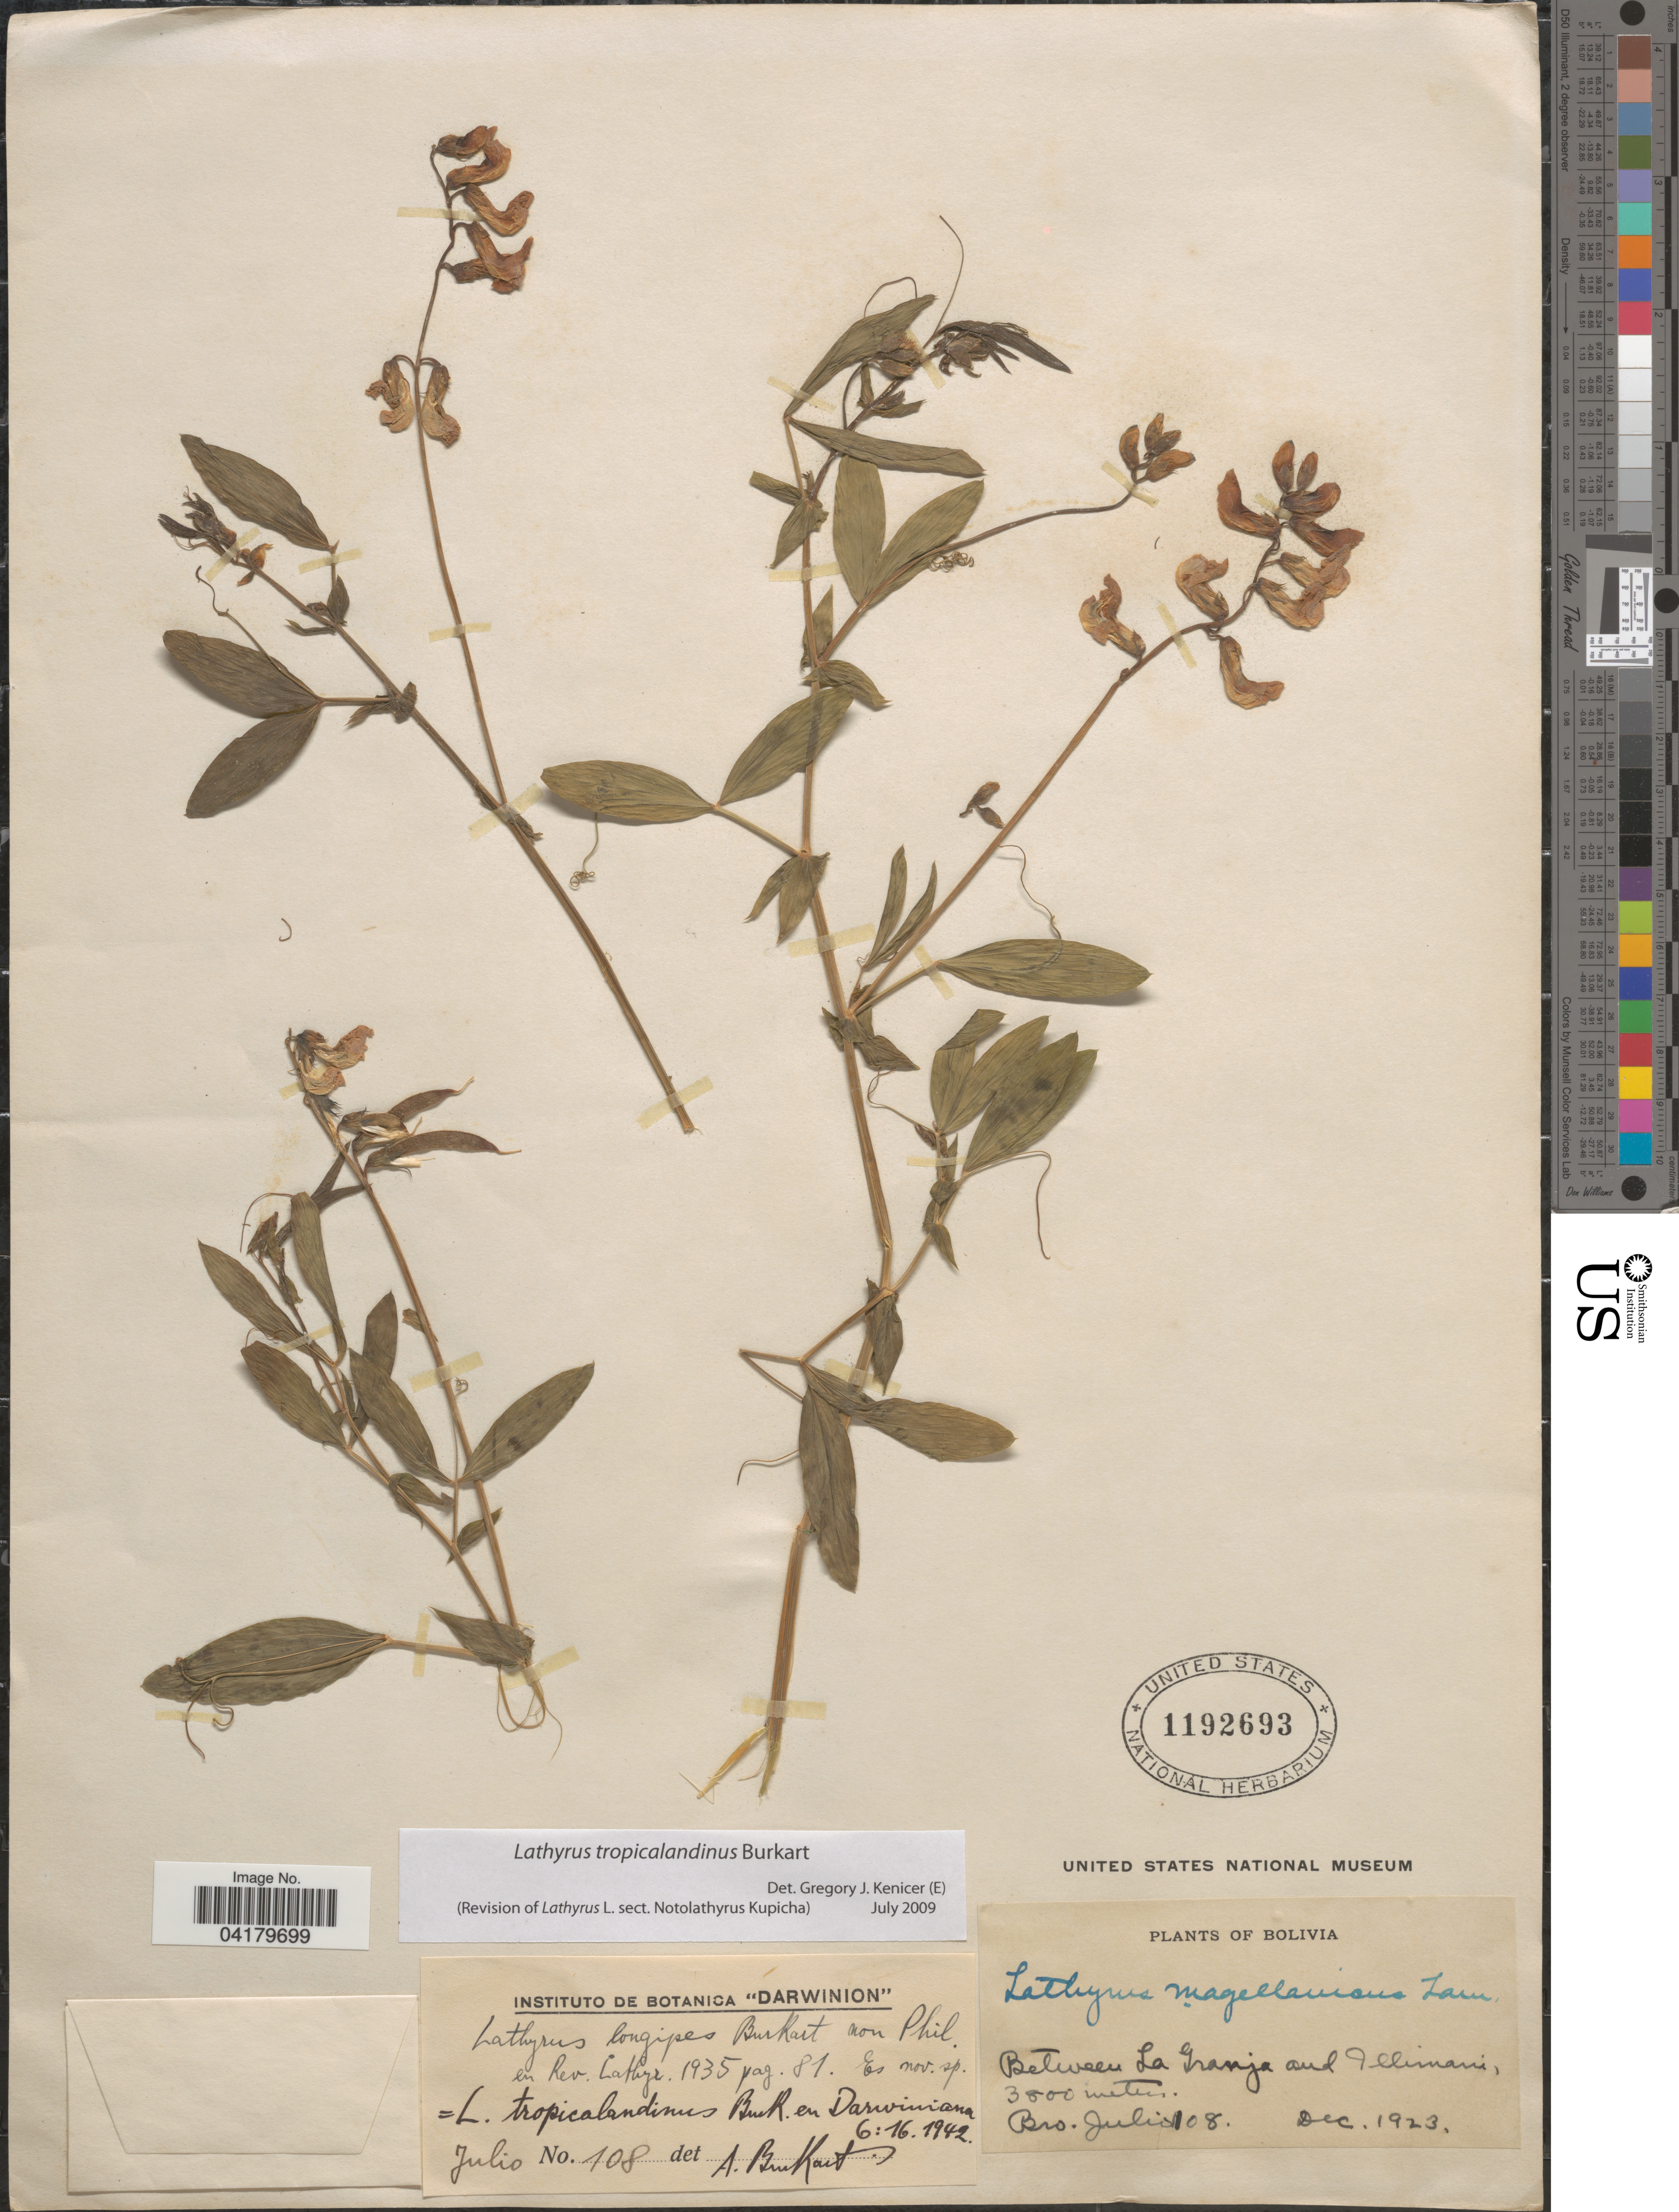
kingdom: Plantae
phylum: Tracheophyta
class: Magnoliopsida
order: Fabales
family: Fabaceae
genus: Lathyrus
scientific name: Lathyrus tropicalandinus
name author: Burkart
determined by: Kenicer, Gregory J.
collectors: Bro. Julio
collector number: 108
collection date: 1923-12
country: Bolivia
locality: Between La Granja and Illimani.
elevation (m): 3800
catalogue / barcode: US 1192693